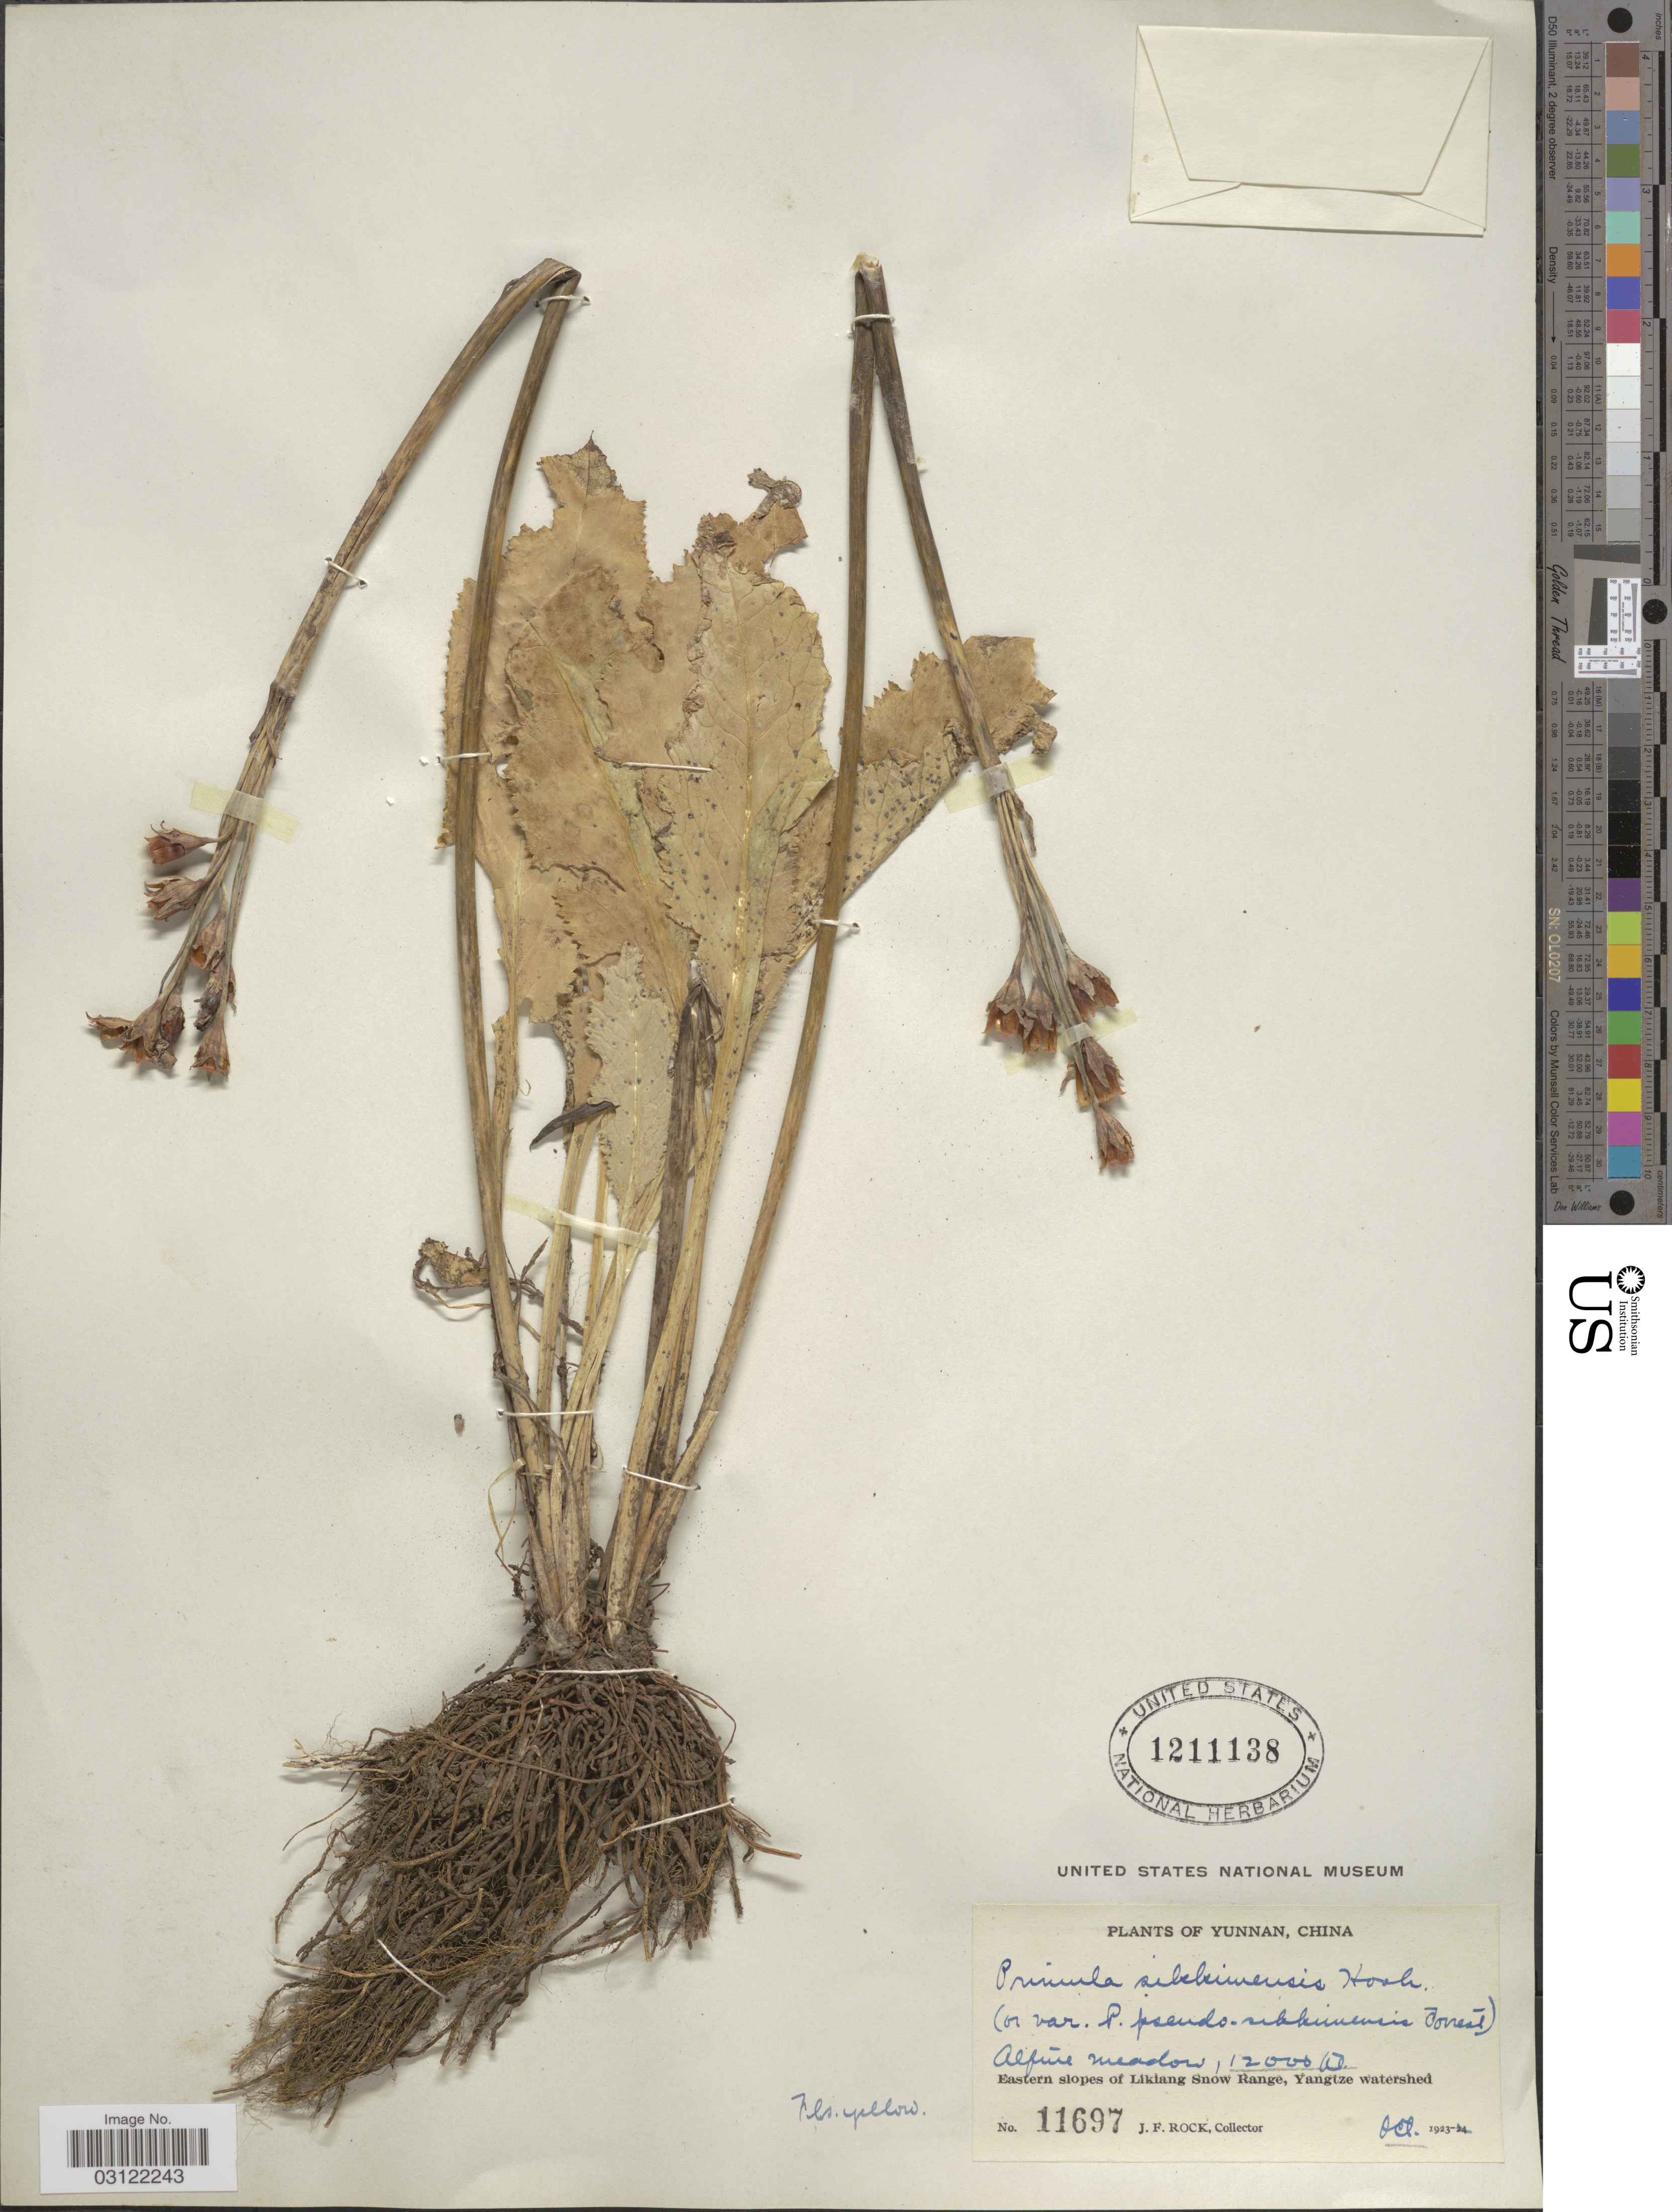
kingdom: Plantae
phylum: Tracheophyta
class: Magnoliopsida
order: Ericales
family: Primulaceae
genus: Primula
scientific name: Primula sikkimensis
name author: Hook.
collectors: J. Rock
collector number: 11697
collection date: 1923-10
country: China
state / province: Yunnan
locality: Eastern slopes of Likiang Snow Range, Yangtze watershed.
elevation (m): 3658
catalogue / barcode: US 1211138